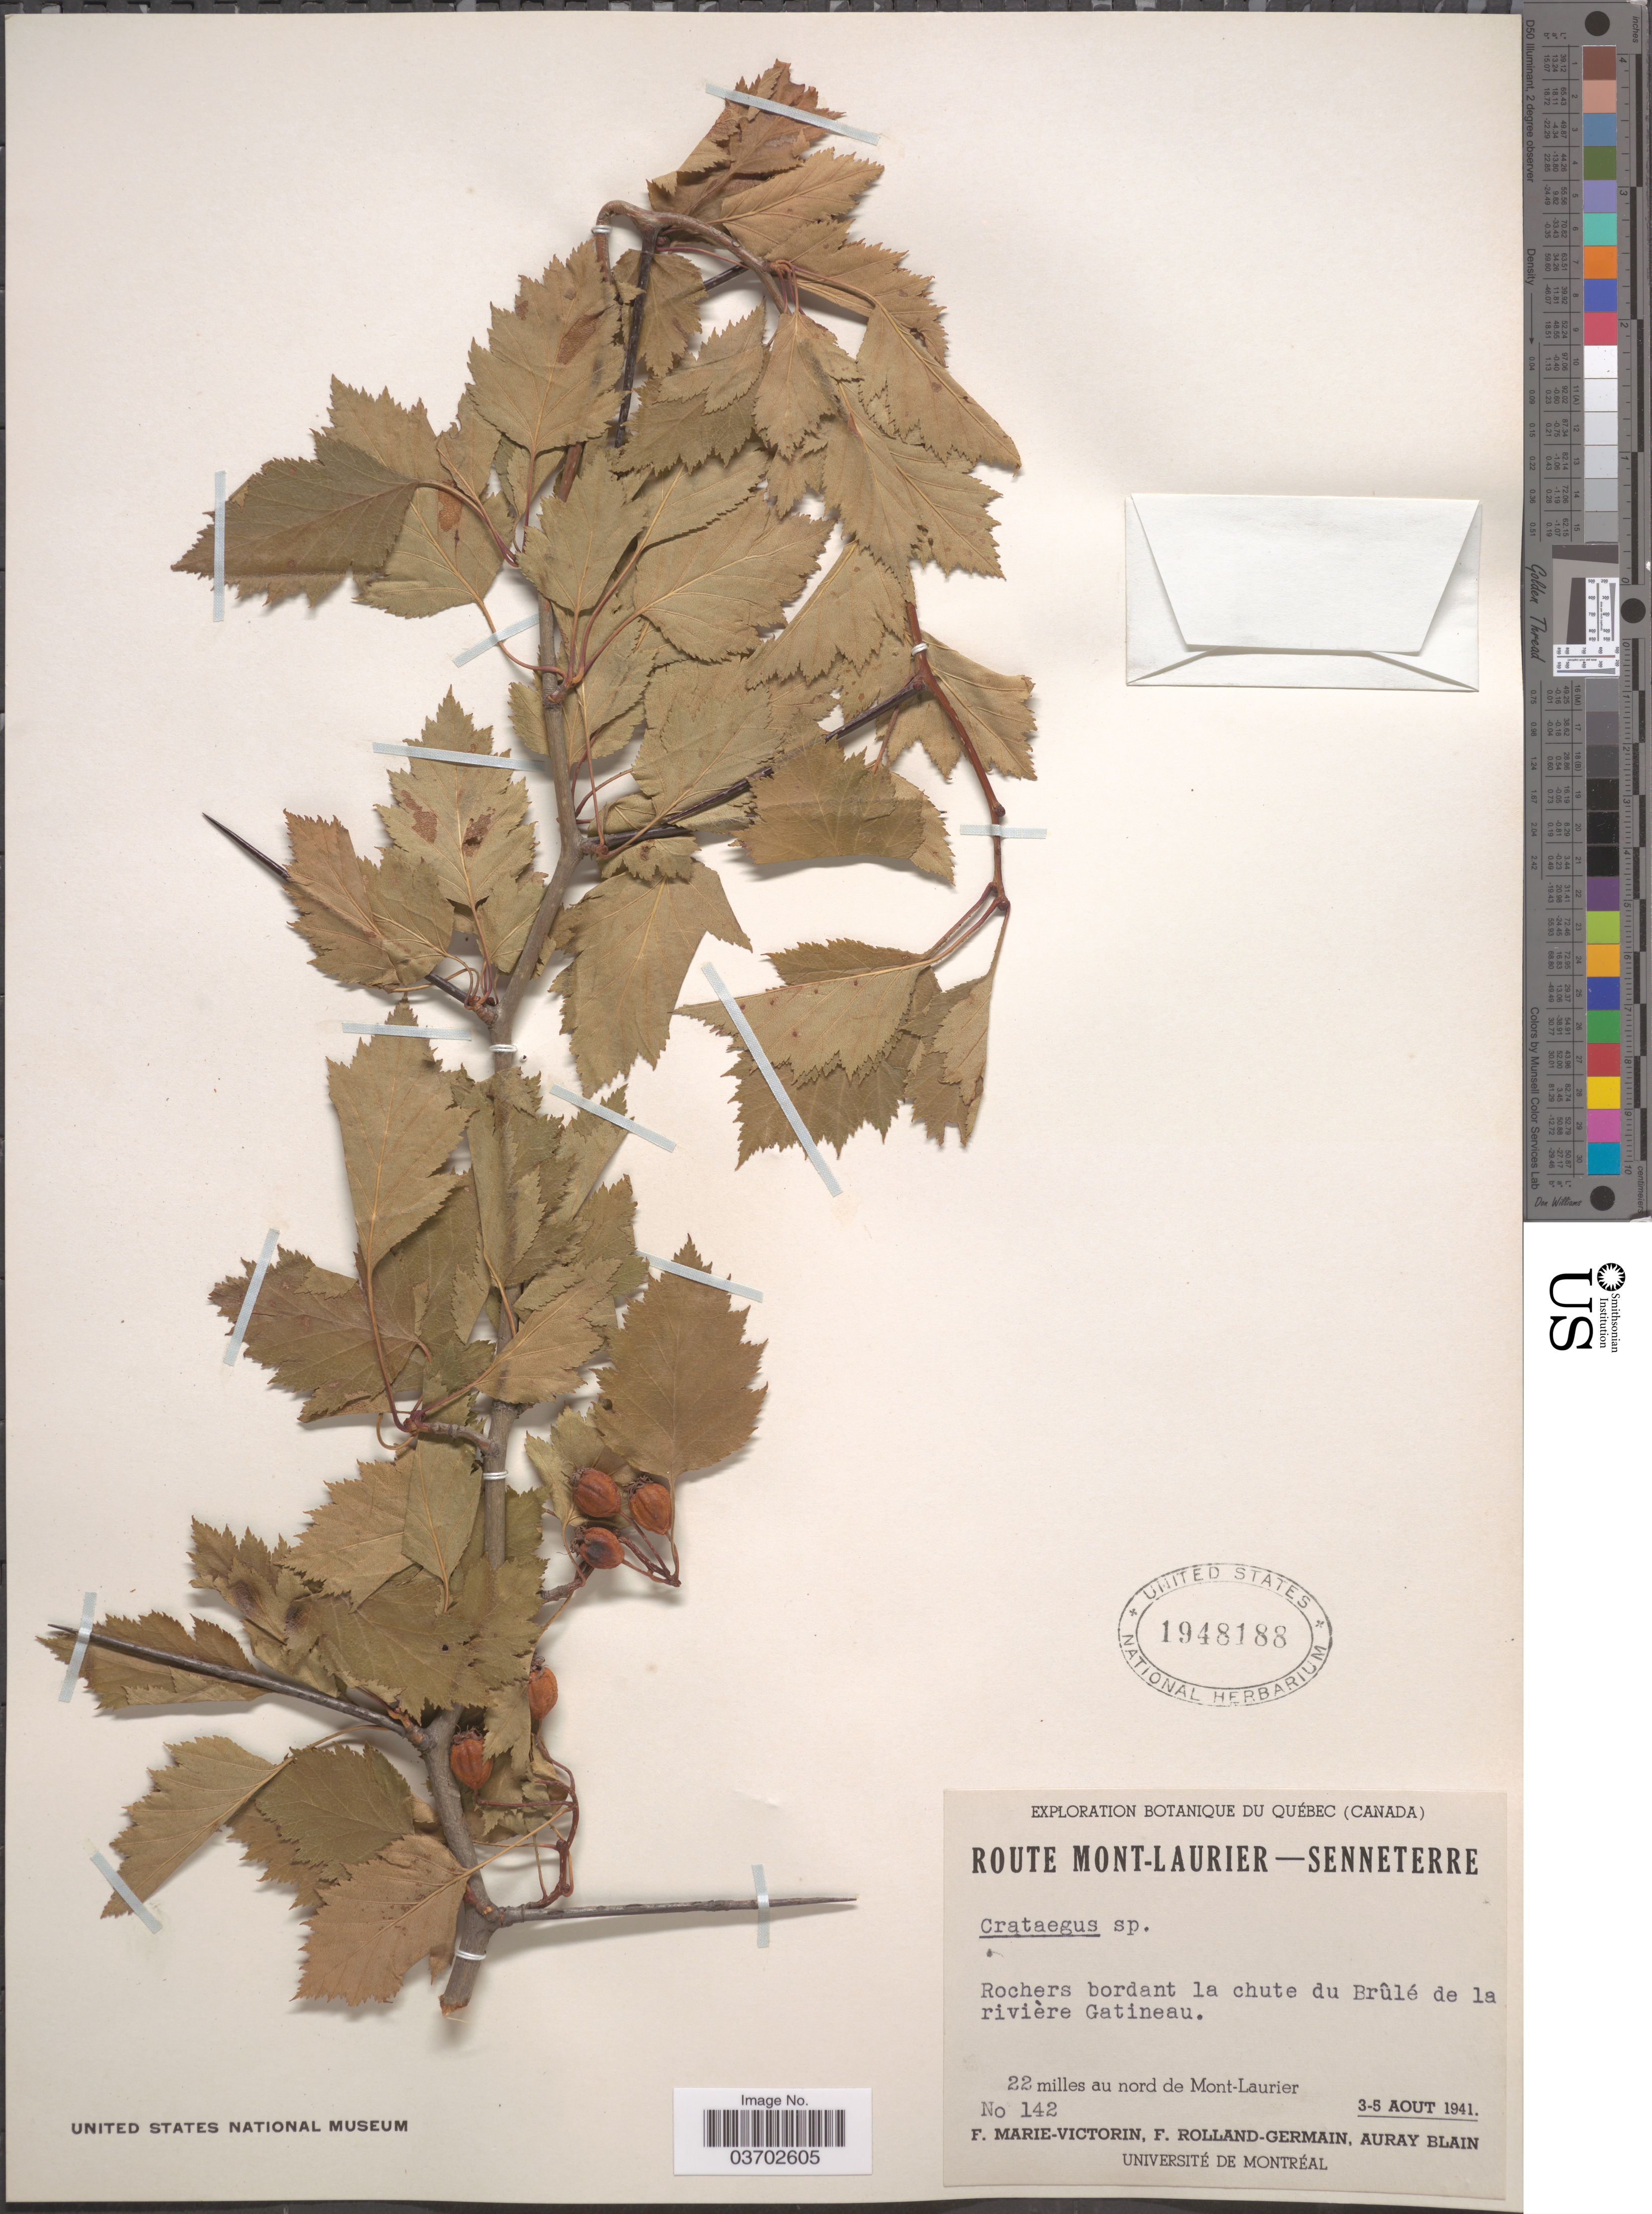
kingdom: Plantae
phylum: Tracheophyta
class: Magnoliopsida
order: Rosales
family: Rosaceae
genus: Crataegus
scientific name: Crataegus sp.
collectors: F. Marie-Victorin, Rolland-Germain & A. Blain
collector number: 142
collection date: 1941-08-03/1941-08-05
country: Canada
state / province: Quebec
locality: Route Mont-Laurier- Senneterre. Rochers bordant la chute du Brûlé de la rivière Gatineau. 22 miles au nord de Mont-Laurier.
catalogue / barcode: US 1948188